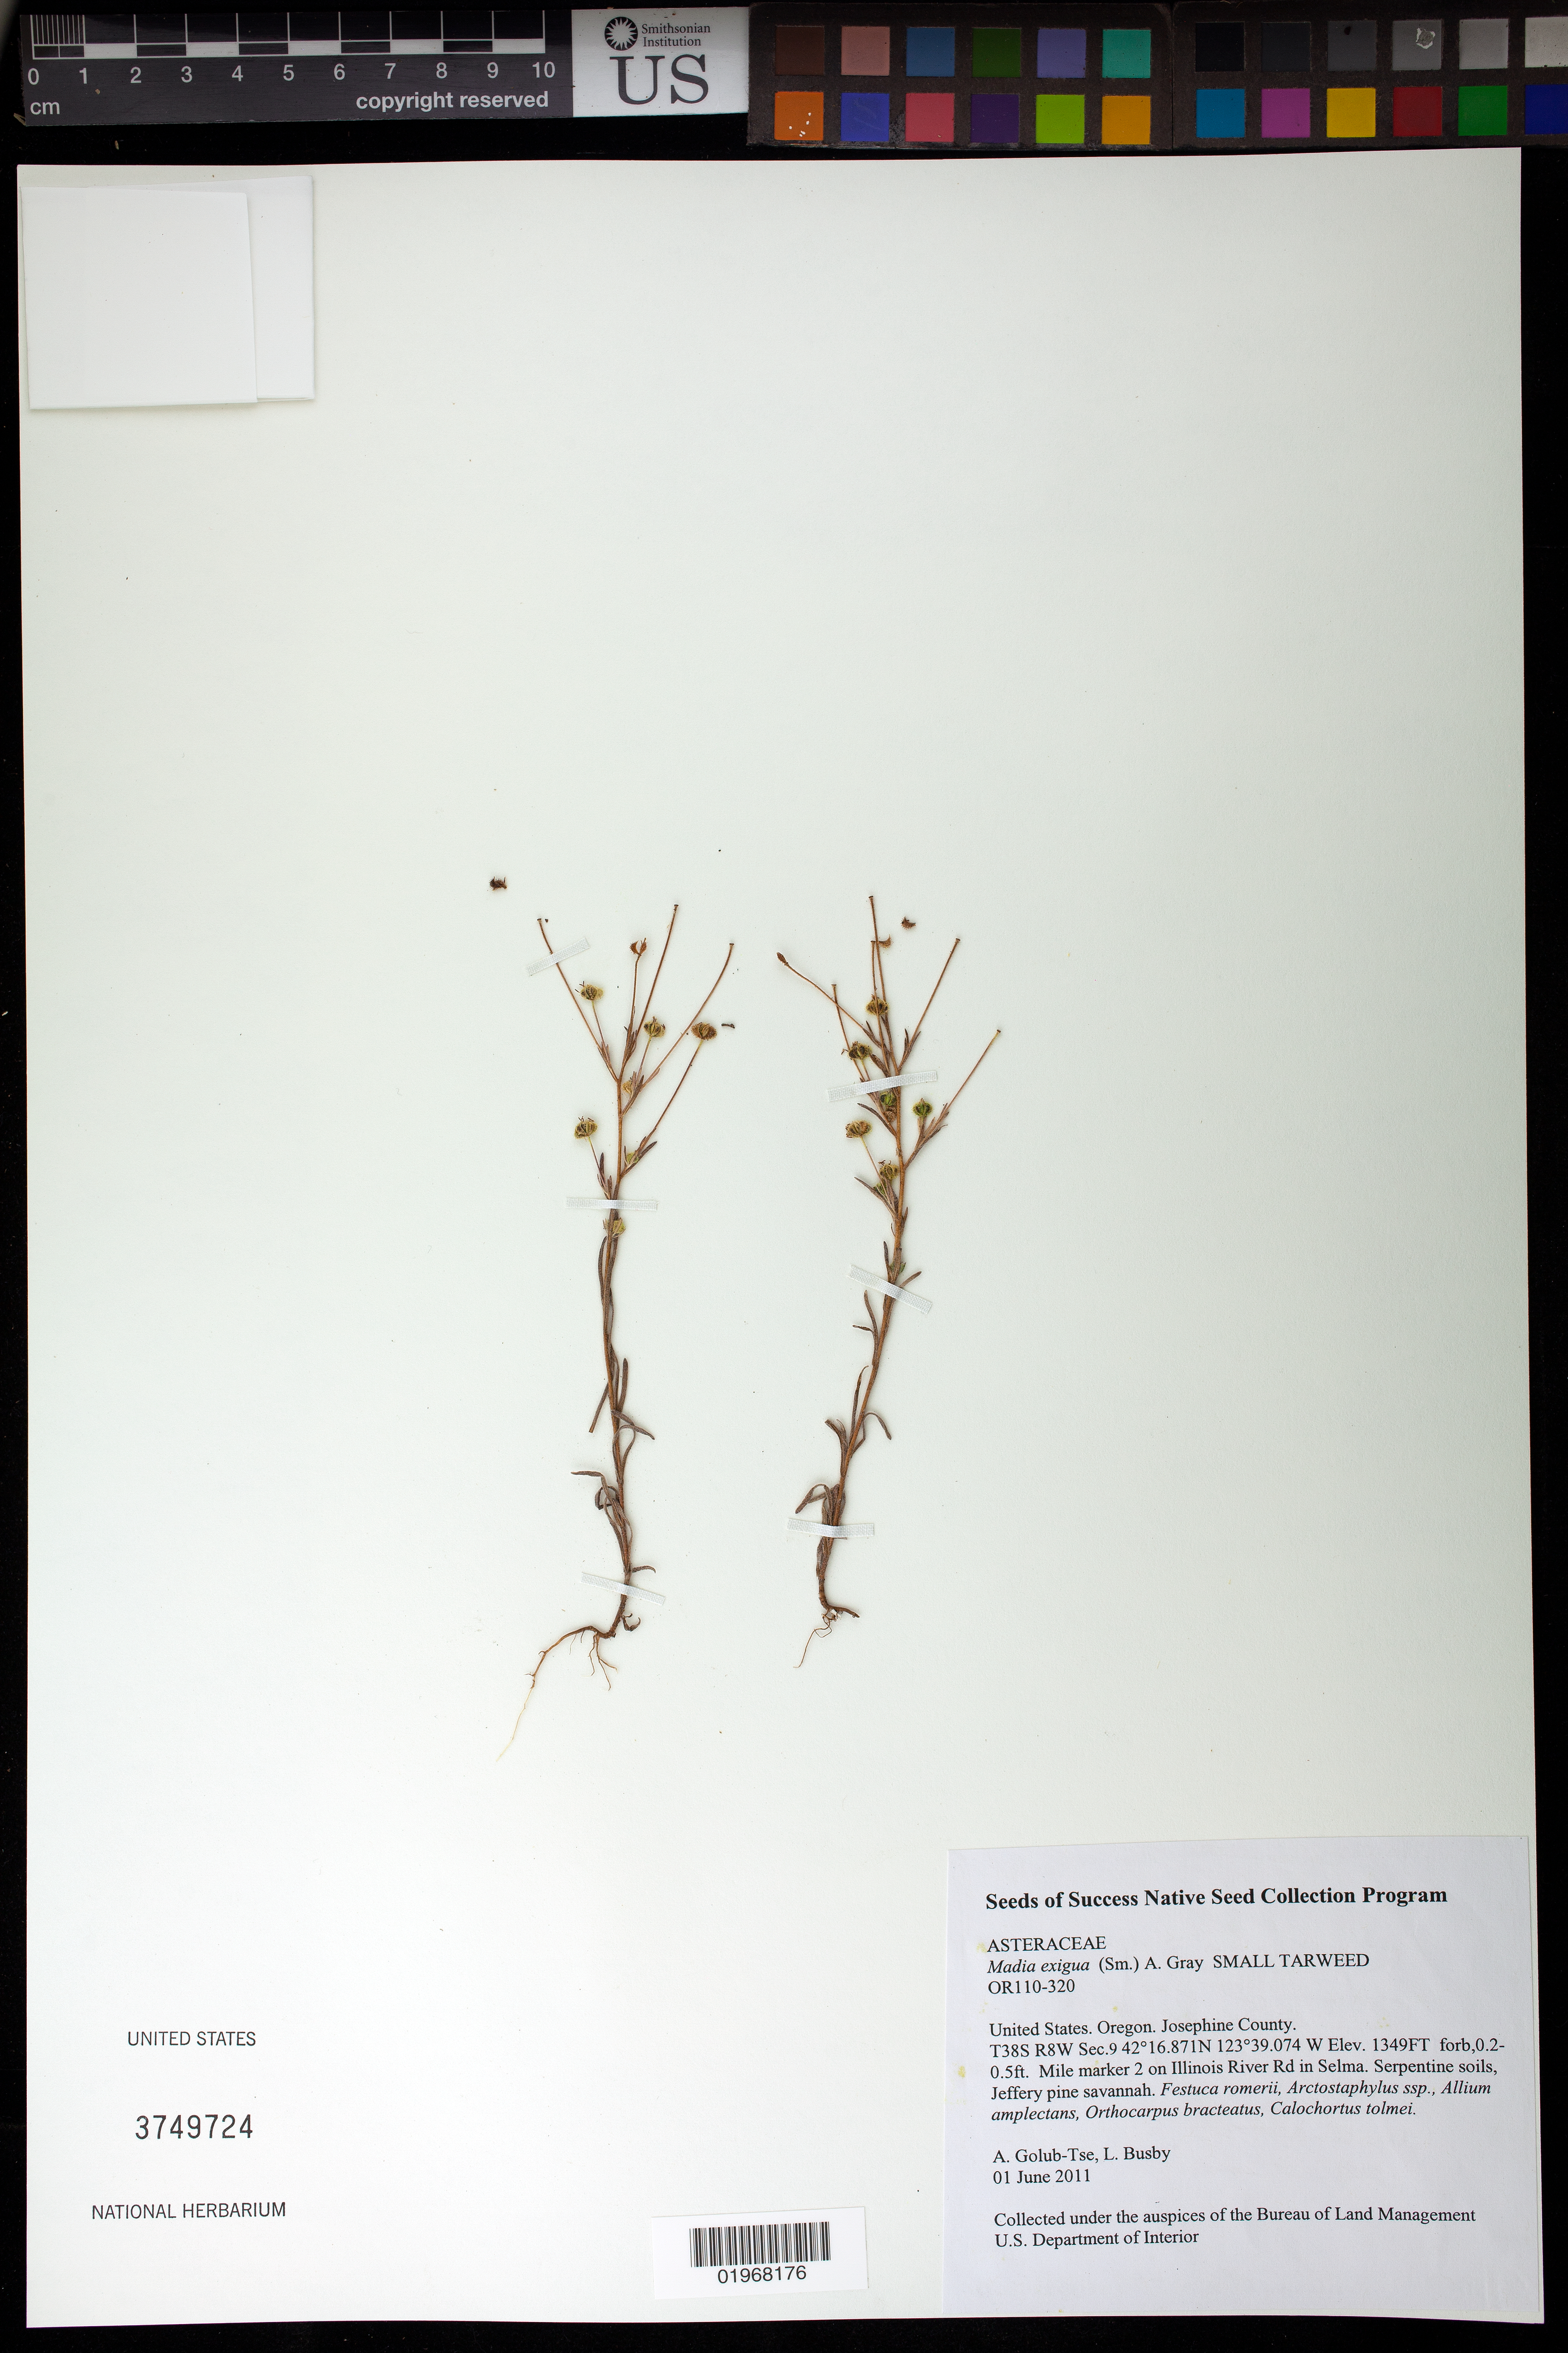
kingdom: Plantae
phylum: Tracheophyta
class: Magnoliopsida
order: Asterales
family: Asteraceae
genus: Madia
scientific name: Madia exigua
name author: (Sm.) A. Gray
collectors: A. Golub-Tse & L. Busby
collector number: OR110-320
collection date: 2011-06-01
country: United States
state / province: Oregon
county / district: Josephine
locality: Mile Marker 2 on Illinois River Rd in Selma. T38S R8W Sec. 9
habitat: Serpentine soils, Jeffrey pine savannah. With Festuca romerii, Allium amplectans, Calochortus tolmei, ect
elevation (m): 411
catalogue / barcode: US 3749724